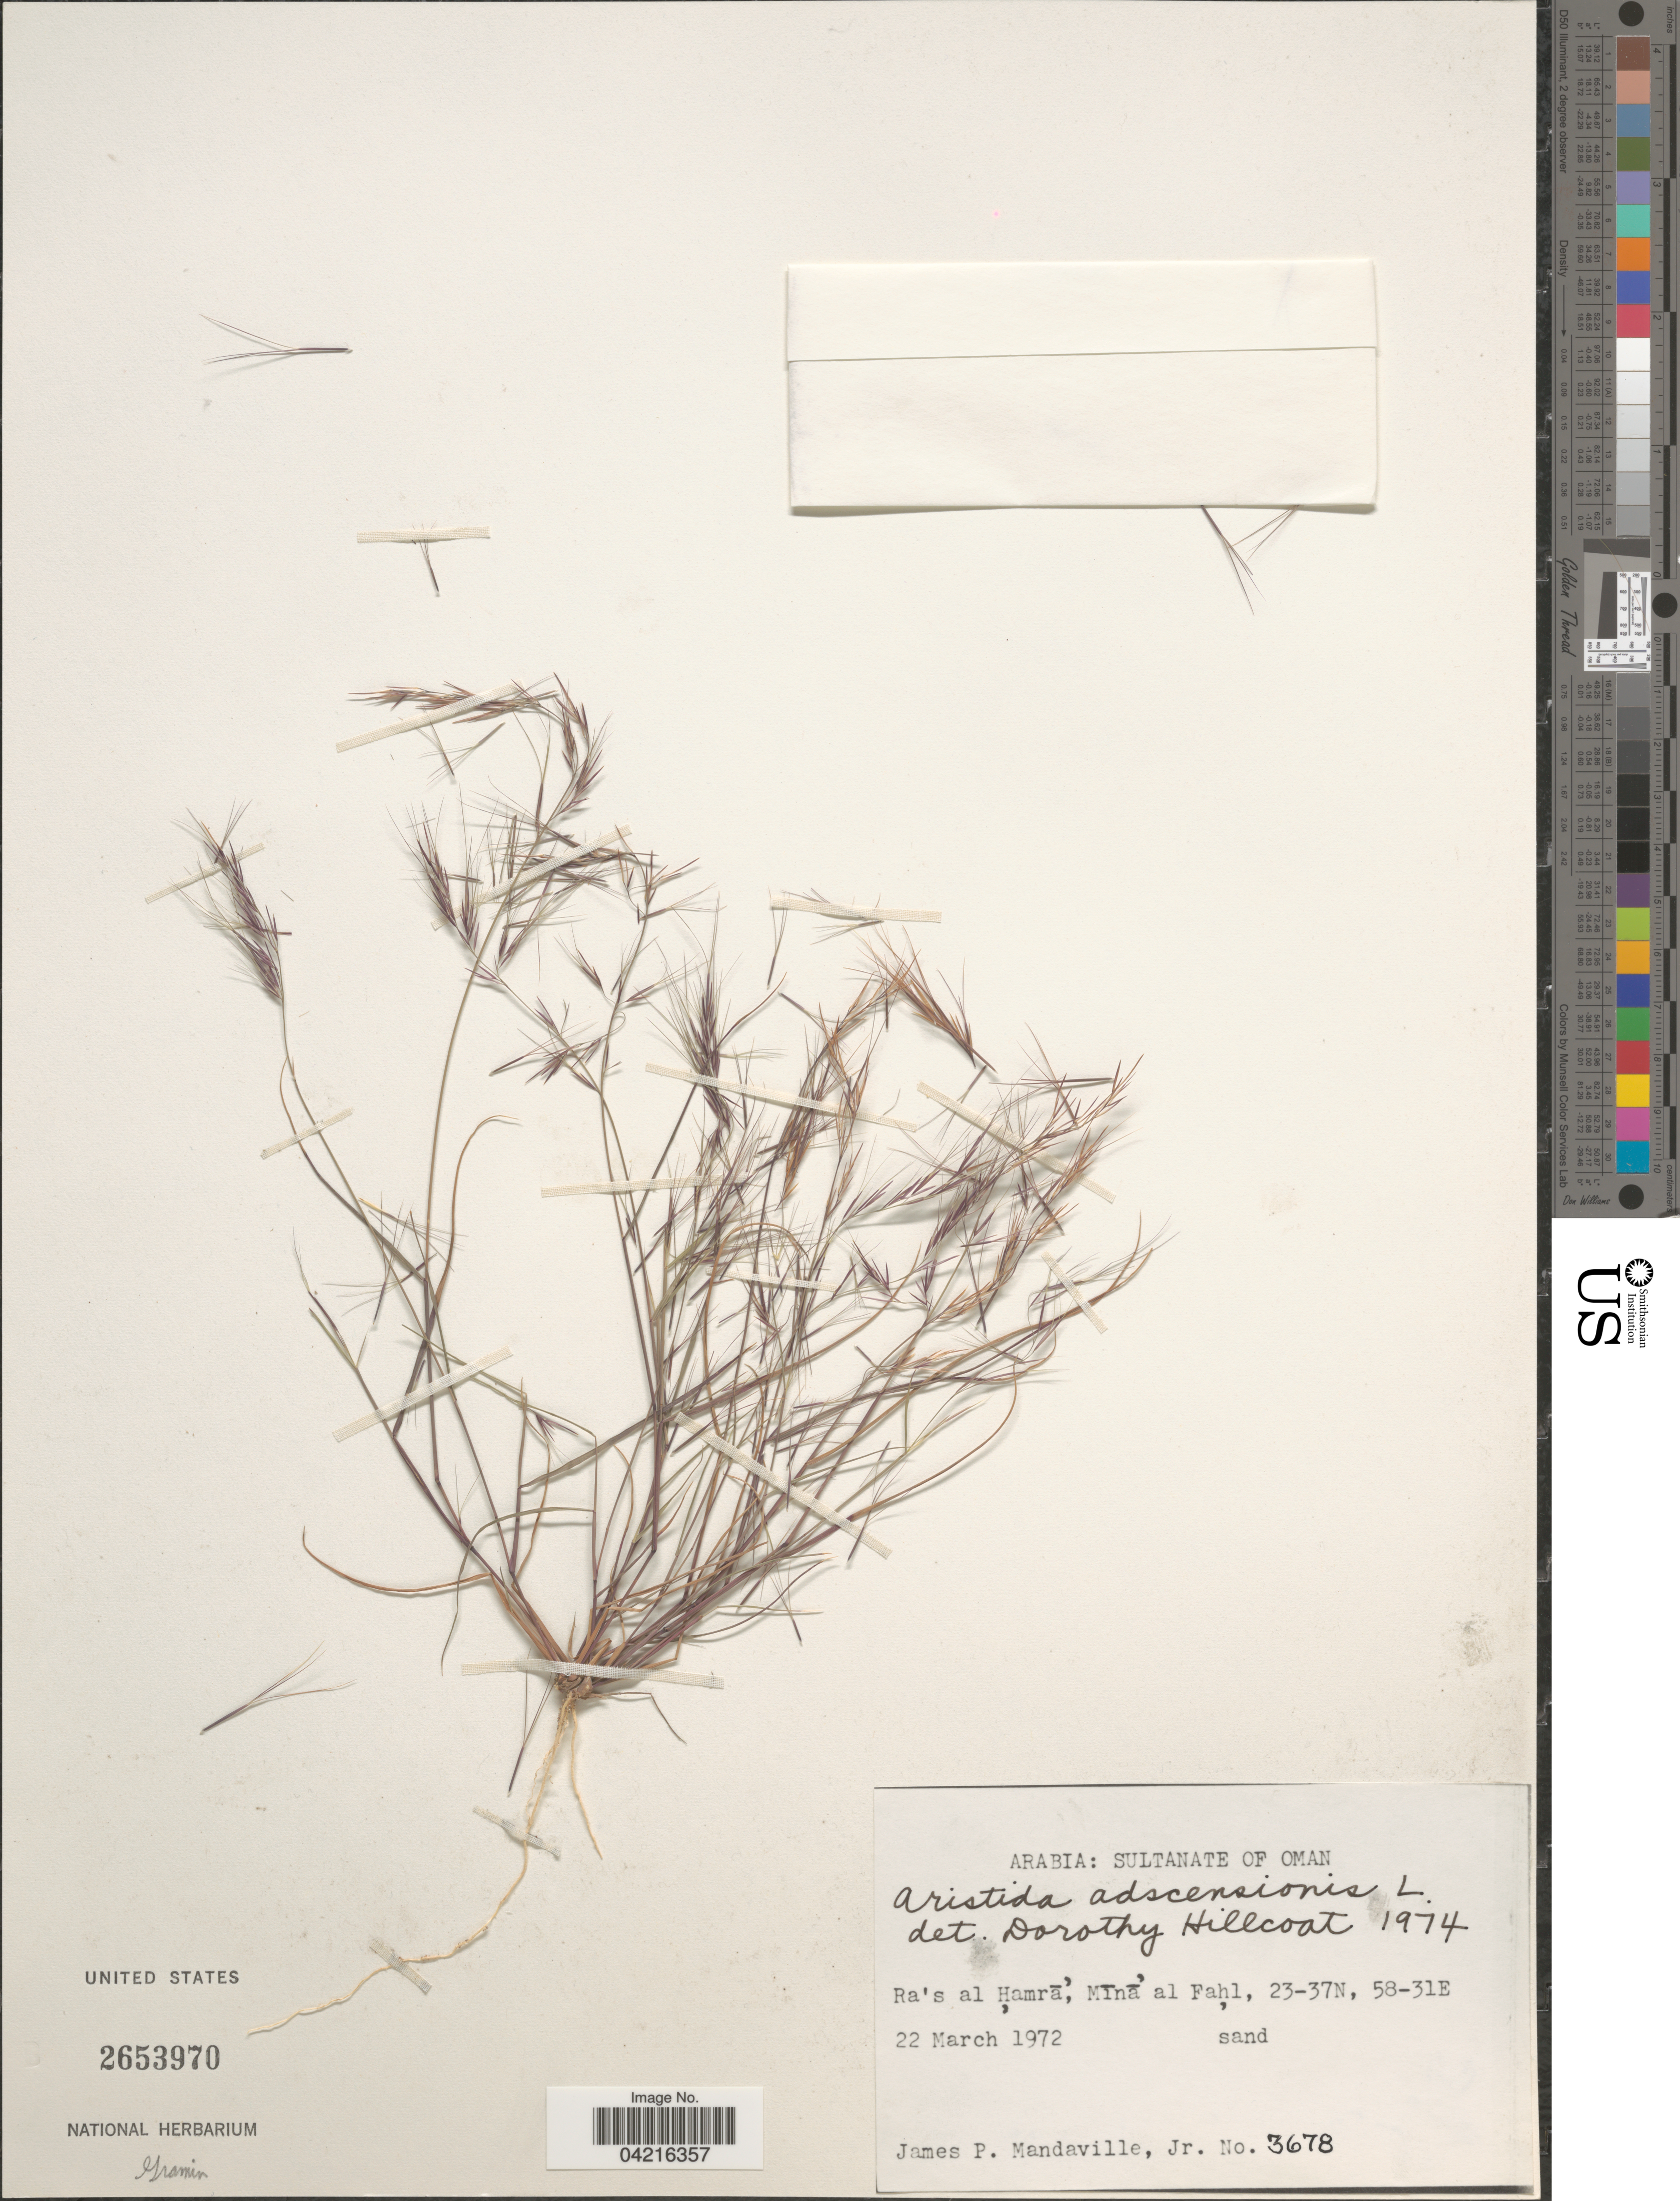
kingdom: Plantae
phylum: Tracheophyta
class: Liliopsida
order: Poales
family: Poaceae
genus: Aristida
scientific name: Aristida adscensionis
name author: L.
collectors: J. Mandaville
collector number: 3678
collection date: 1972-03-22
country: Oman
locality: Arabia: Sultanate of Oman. Ra's al Hamra, Mina al fahl.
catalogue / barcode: US 2653970